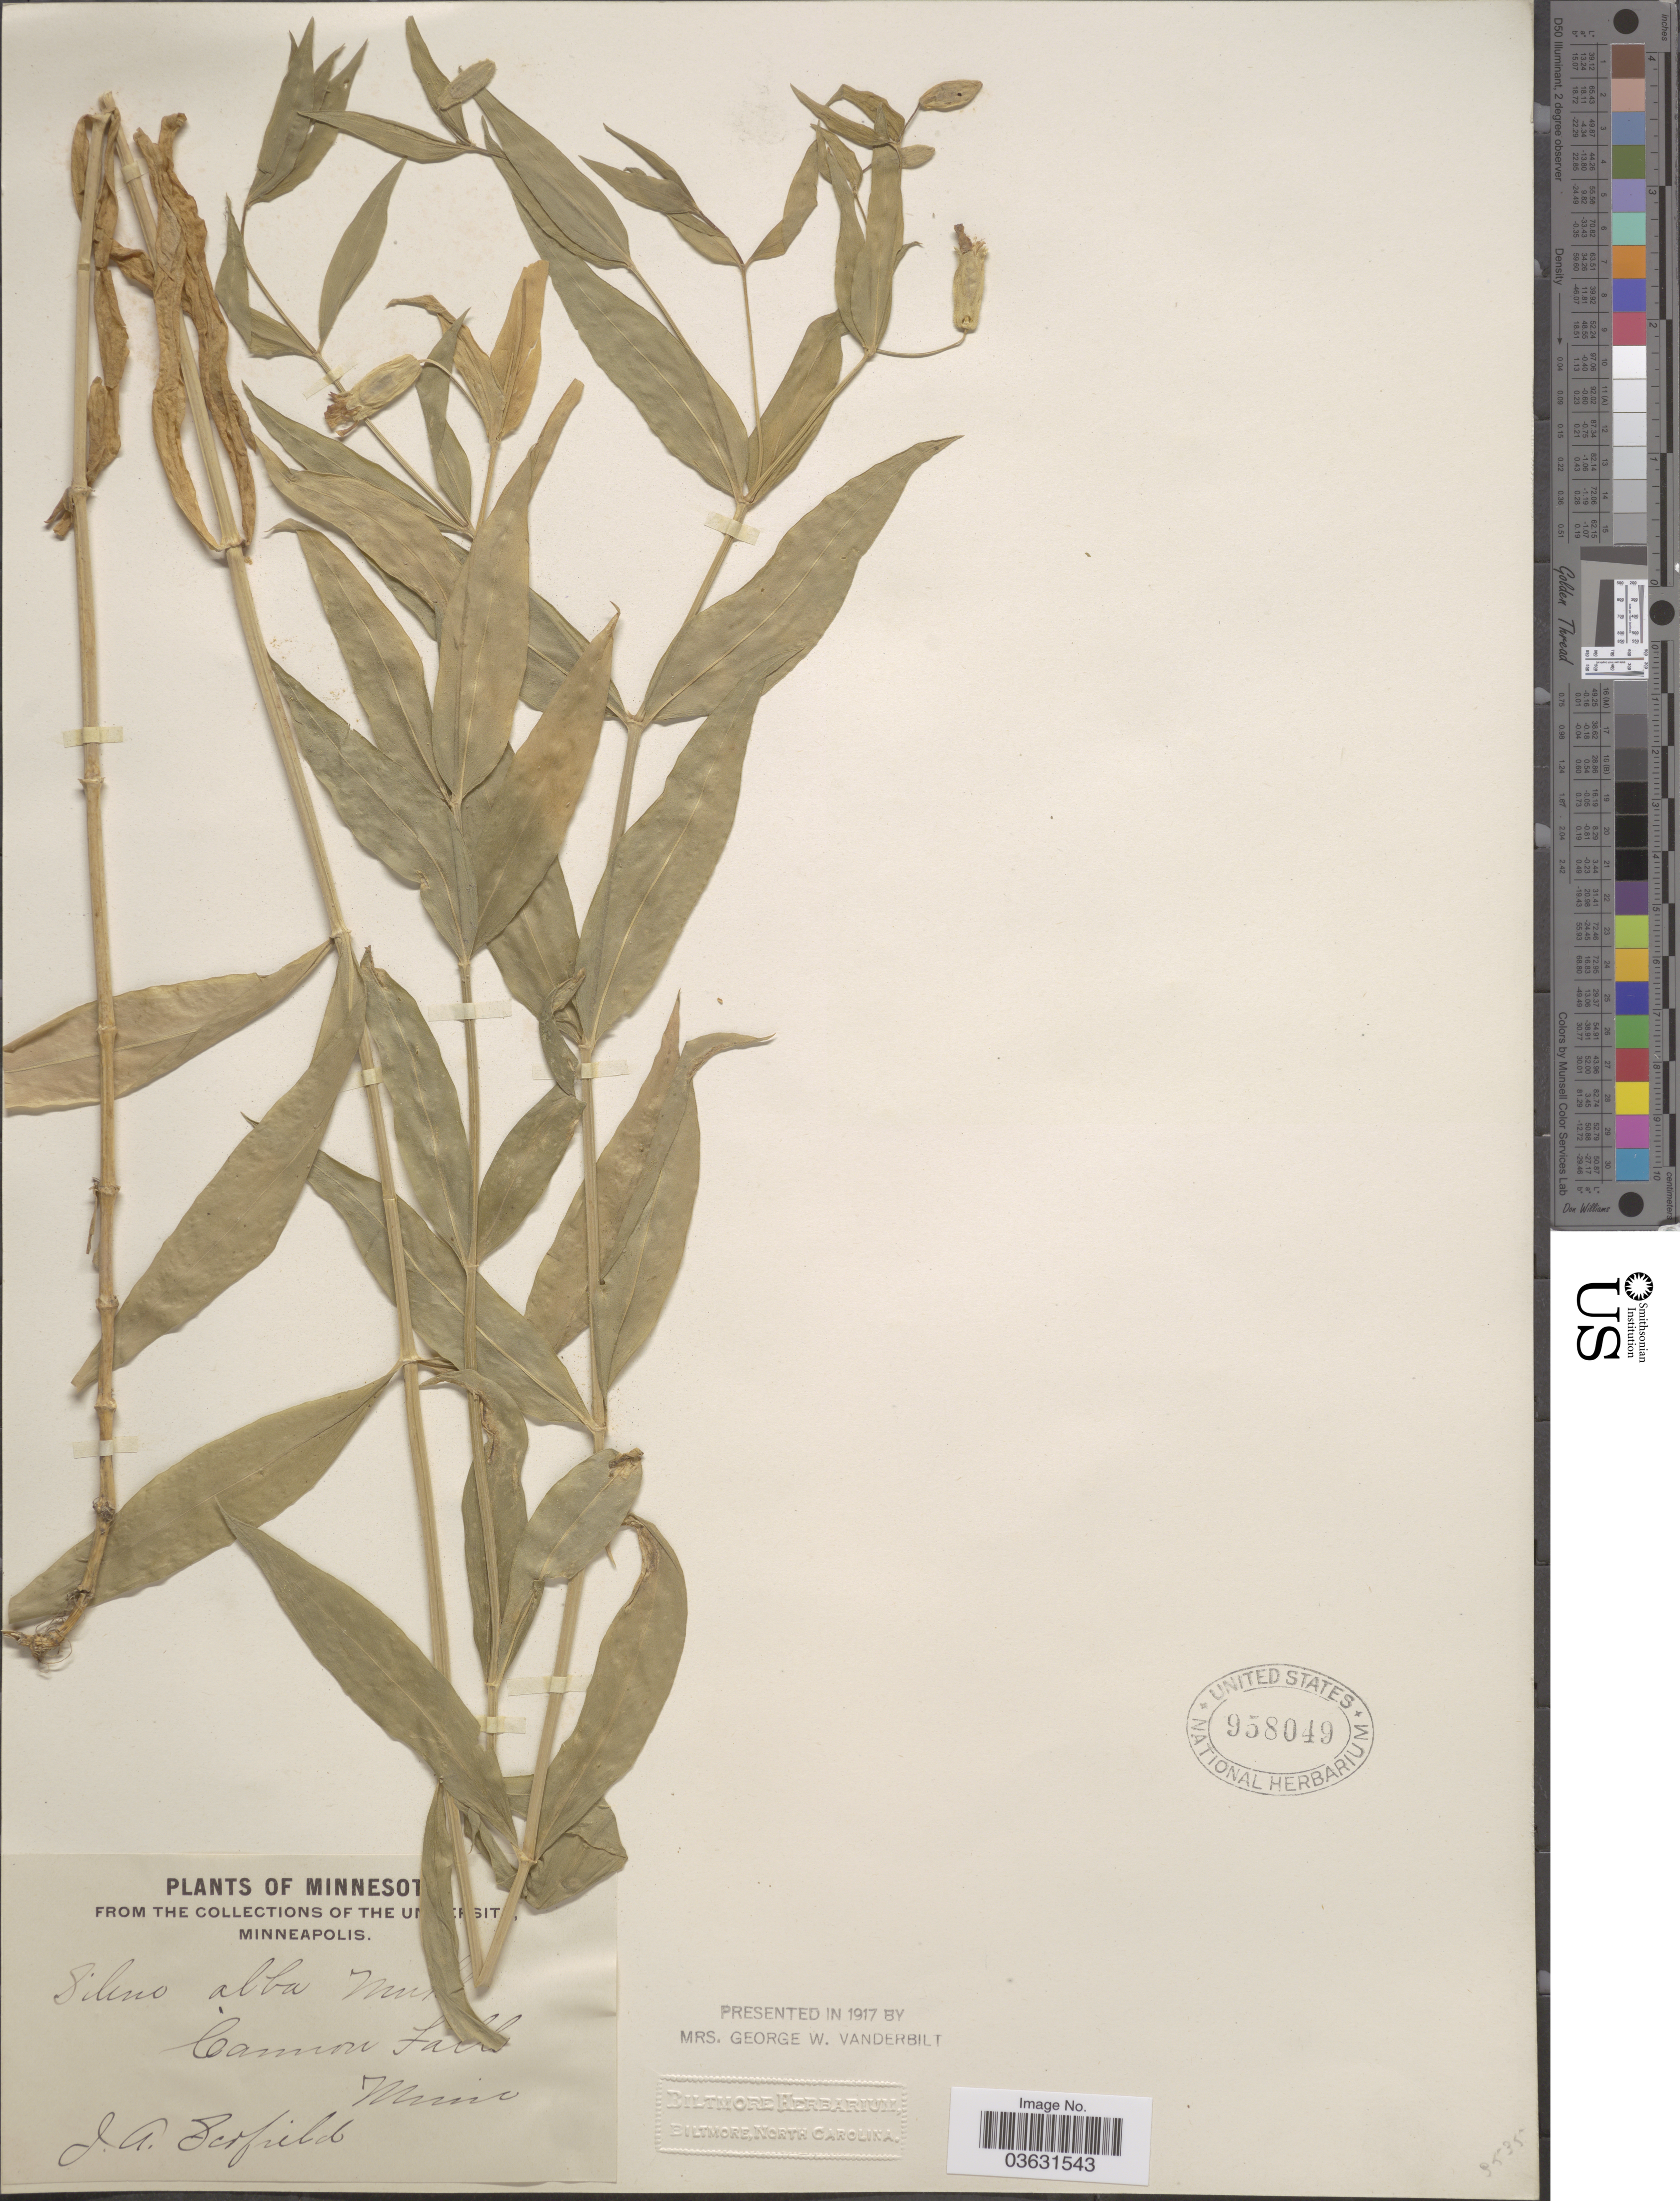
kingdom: Plantae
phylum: Tracheophyta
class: Magnoliopsida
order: Caryophyllales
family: Caryophyllaceae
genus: Silene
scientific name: Silene nivea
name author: (Nutt.) Muhl. ex DC.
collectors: J. Scofield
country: United States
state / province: Minnesota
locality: Cannon Falls.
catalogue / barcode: US 958049